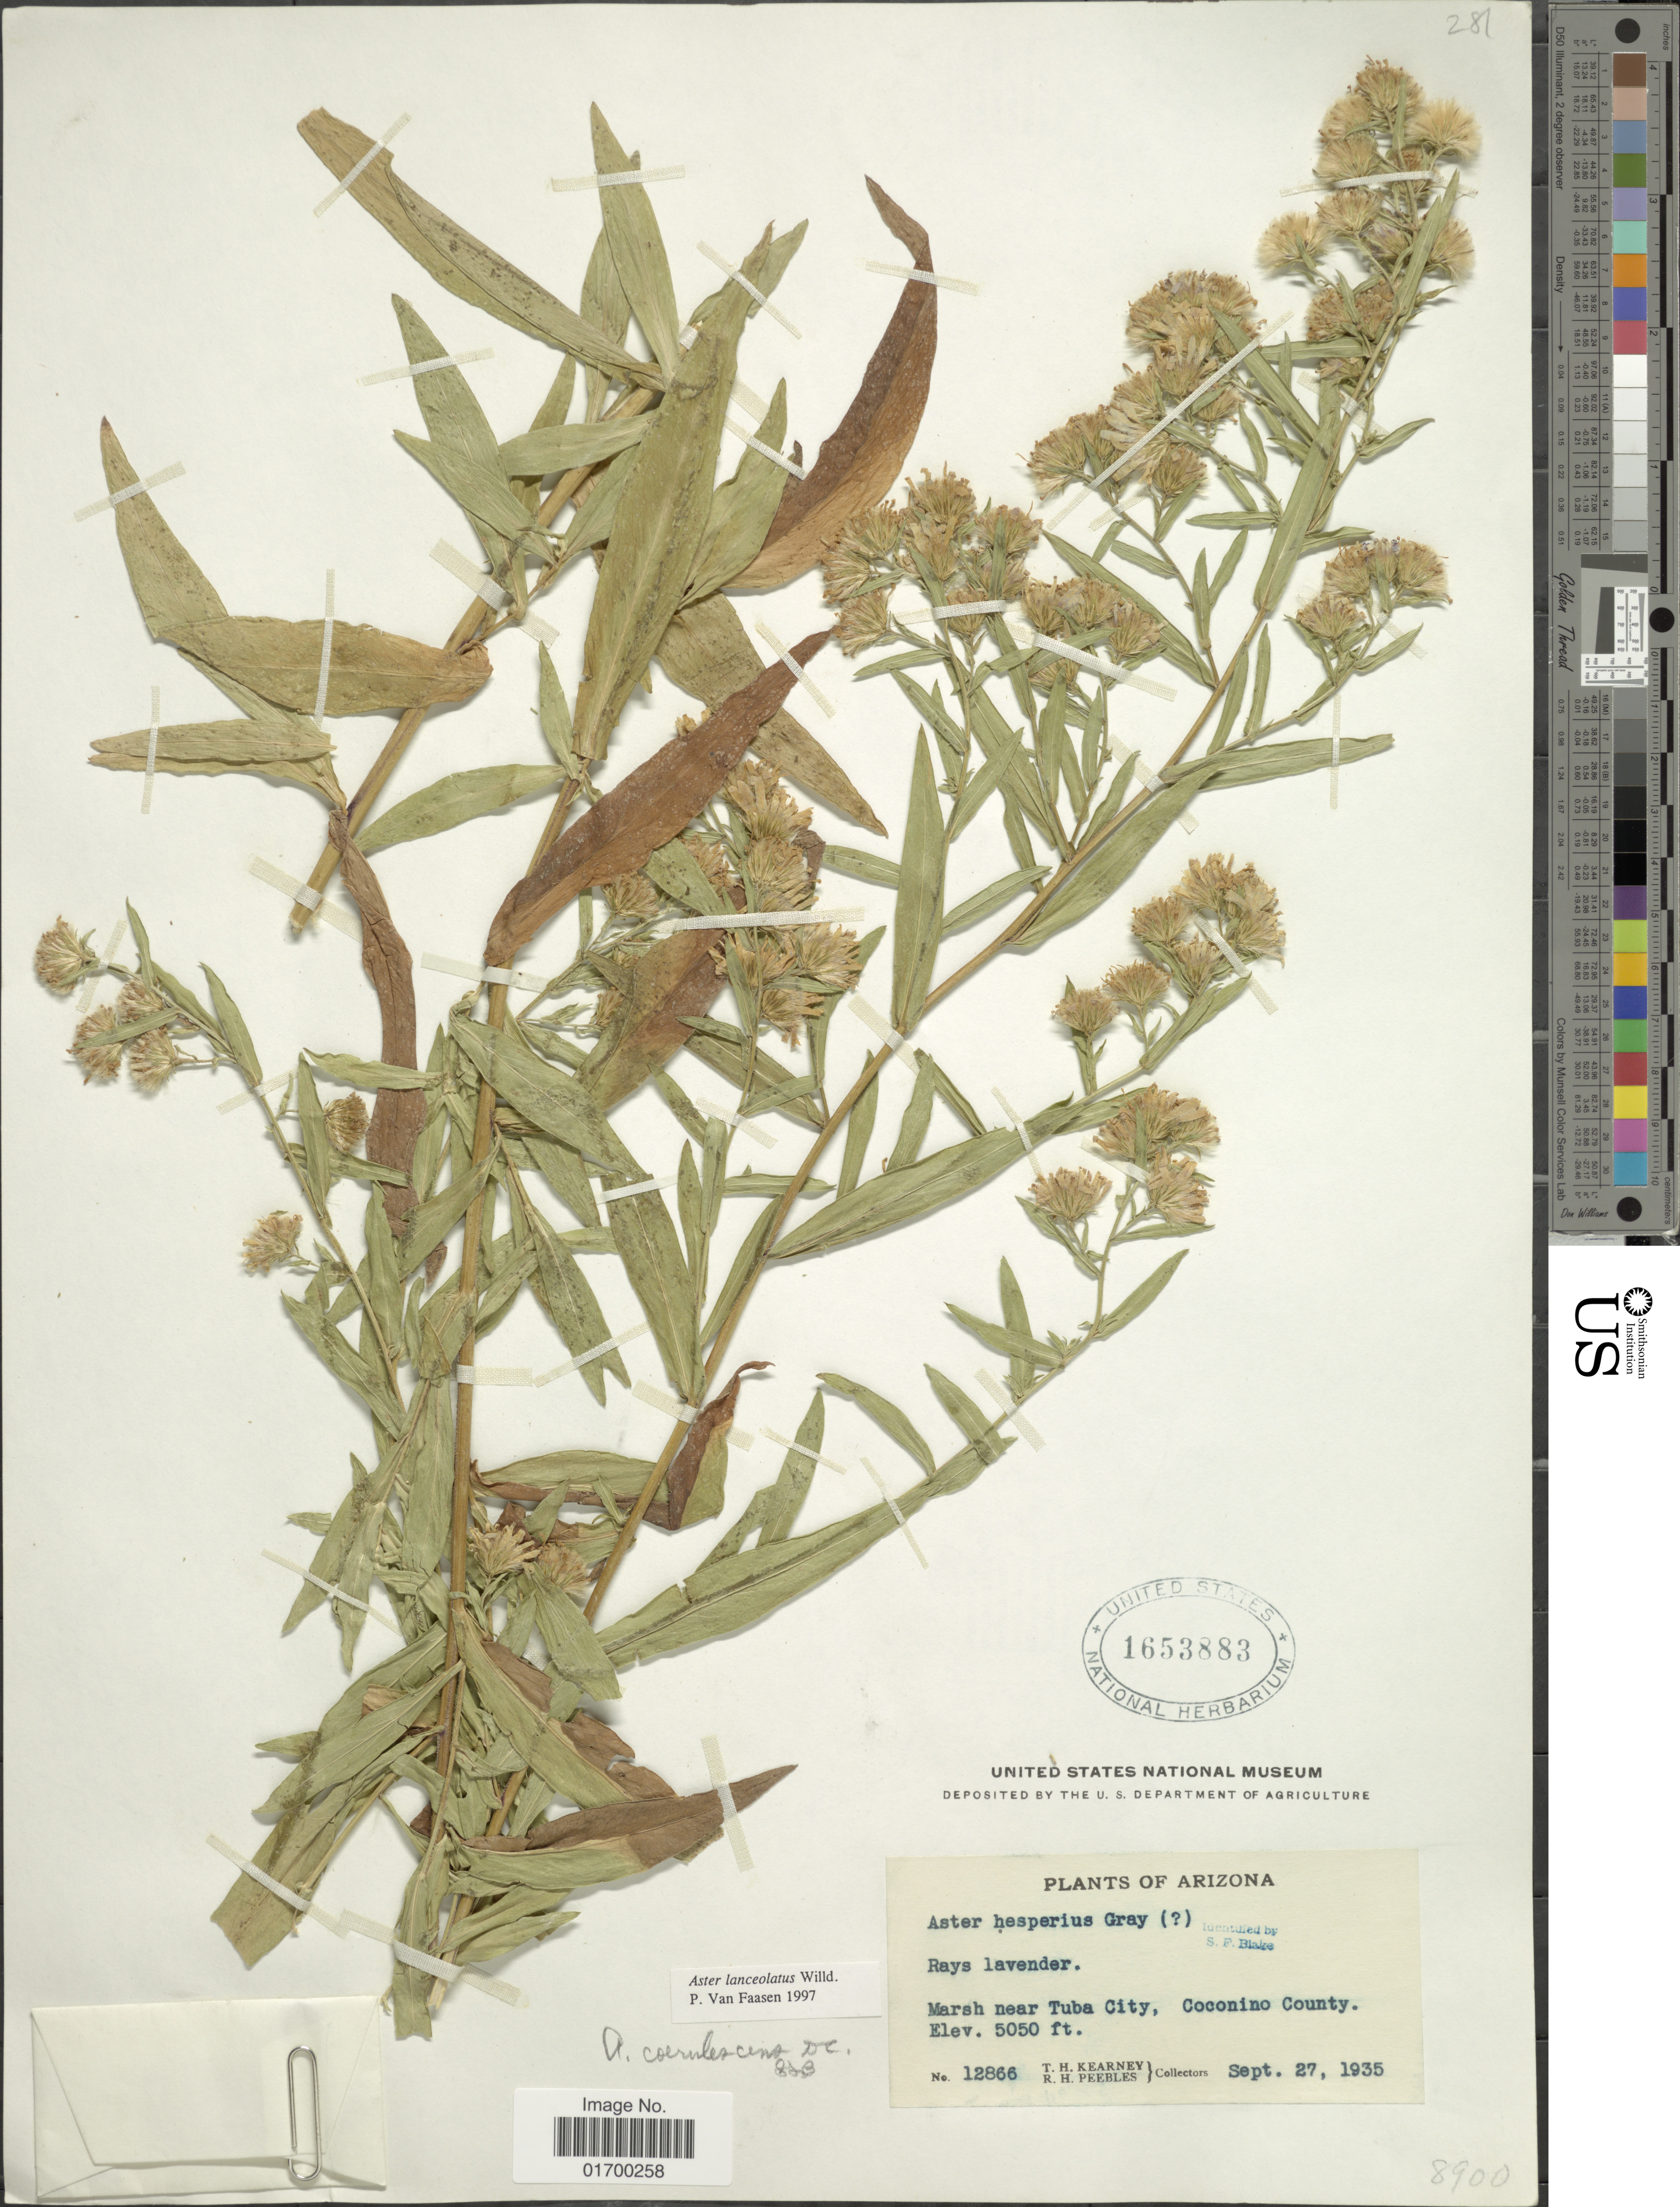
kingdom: Plantae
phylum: Tracheophyta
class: Magnoliopsida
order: Asterales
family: Asteraceae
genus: Symphyotrichum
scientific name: Symphyotrichum lanceolatum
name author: (Willd.) G.L. Nesom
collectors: T. H. Kearney & R. H. Peebles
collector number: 12866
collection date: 1935-09-27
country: United States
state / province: Arizona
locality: Marsh near Tuba City, Coconino County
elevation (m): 1539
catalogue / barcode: US 1653883